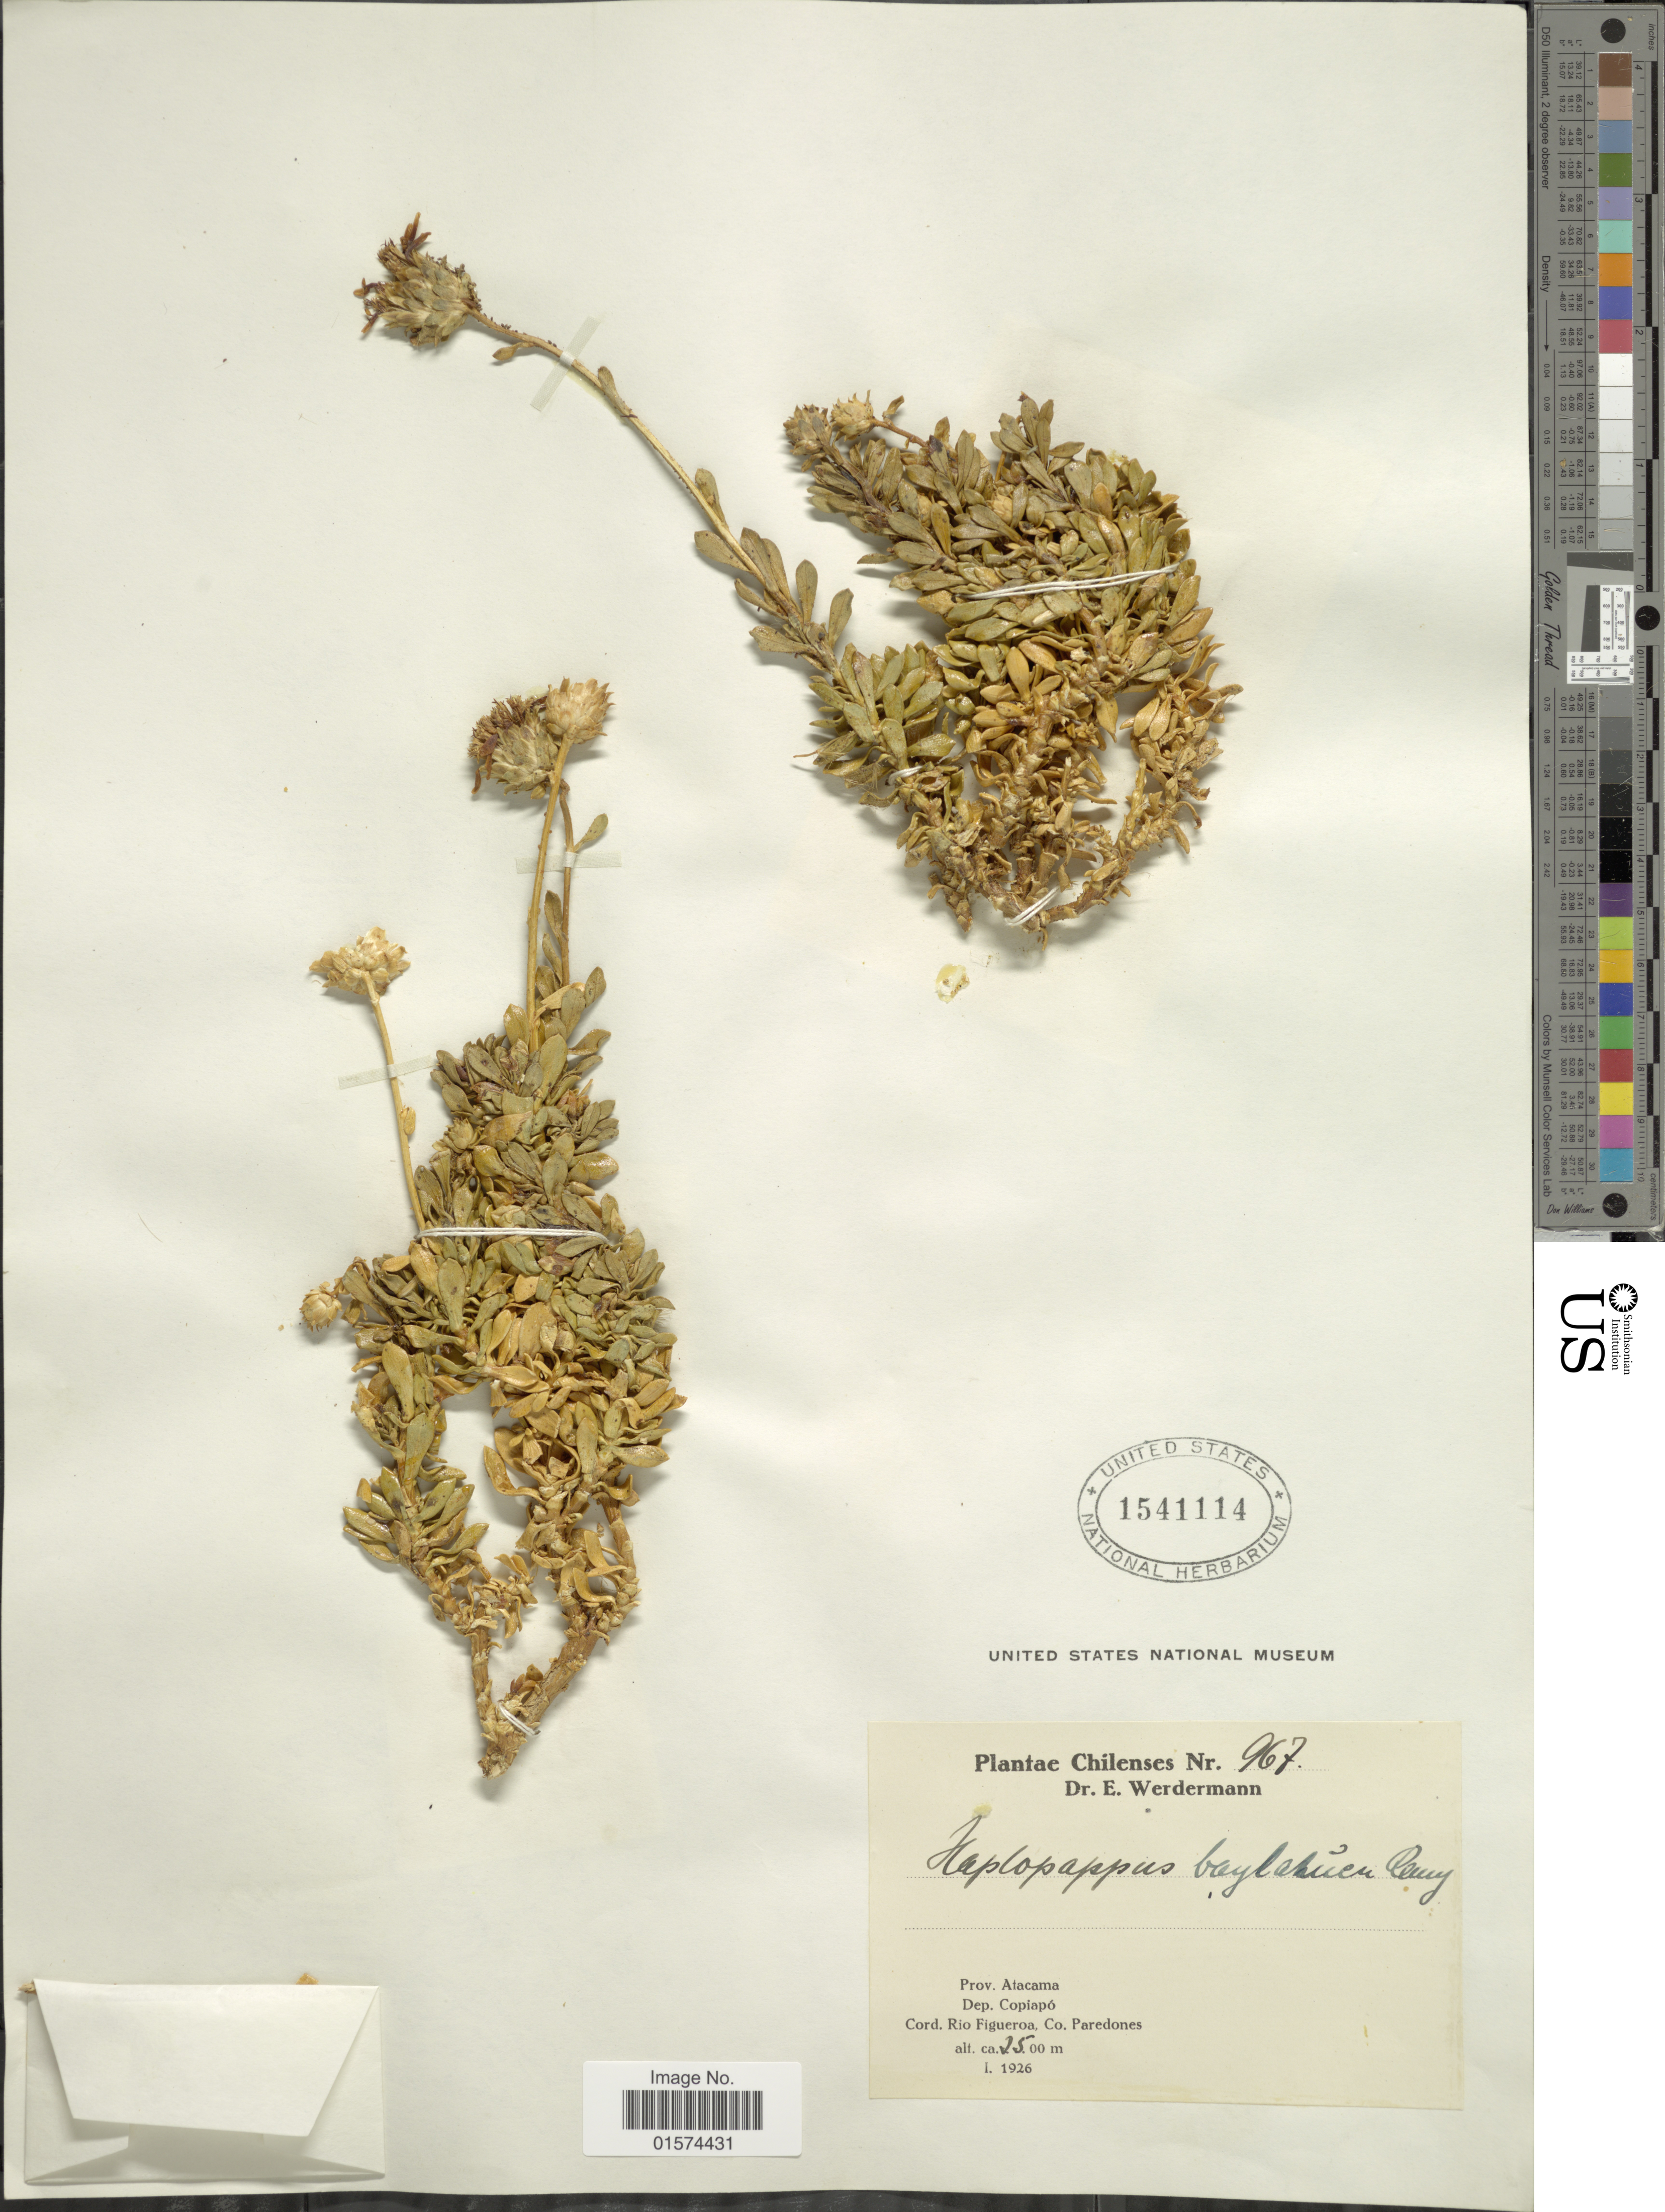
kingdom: Plantae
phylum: Tracheophyta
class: Magnoliopsida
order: Asterales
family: Asteraceae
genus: Haplopappus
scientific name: Haplopappus baylahuen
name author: J. Rémy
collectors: E. Werdermann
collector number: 967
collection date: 1926-01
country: Chile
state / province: Atacama (III)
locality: Dep. Copiapó, Cord. Rio Figueroa, Co. Paredones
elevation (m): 2500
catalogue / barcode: US 1541114